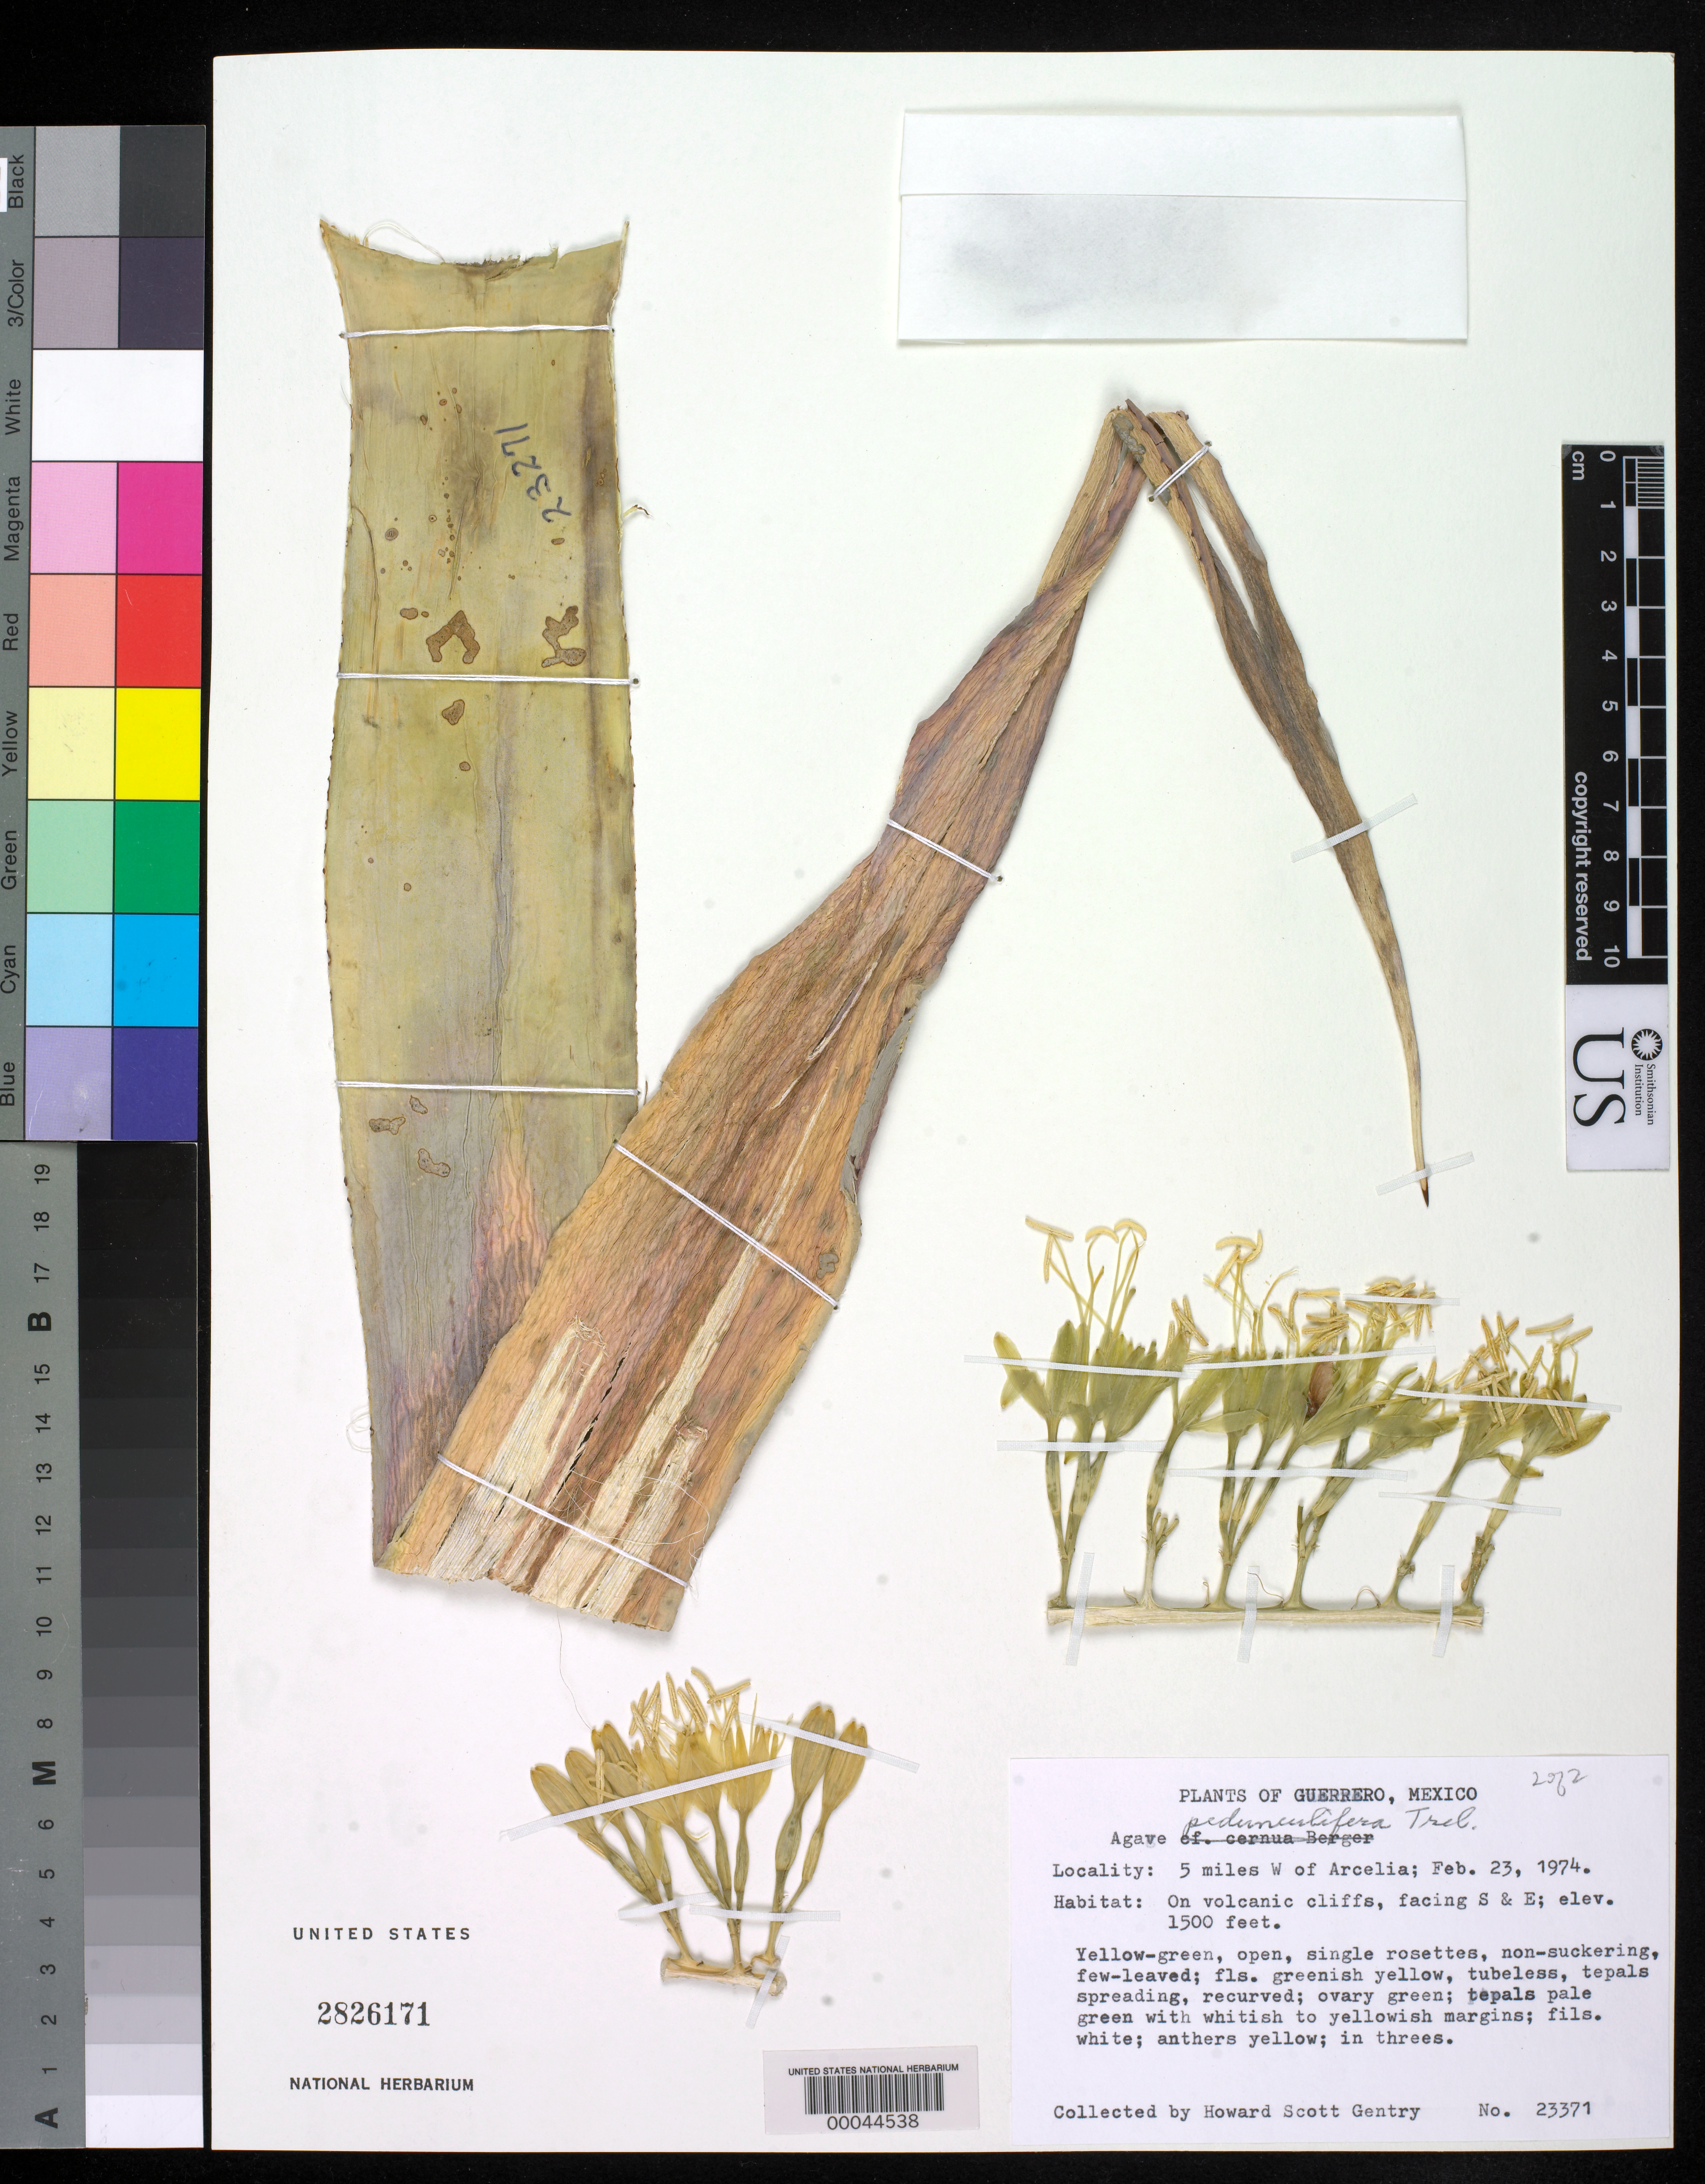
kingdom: Plantae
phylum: Tracheophyta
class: Liliopsida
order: Asparagales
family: Asparagaceae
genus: Agave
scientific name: Agave pedunculifera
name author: Trel.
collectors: H. S. Gentry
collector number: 23371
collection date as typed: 23 Feb 1974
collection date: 1974-02-23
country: Mexico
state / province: Guerrero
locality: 5 mi W of Arcelia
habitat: On volcanic cliffs, facing s & e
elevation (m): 457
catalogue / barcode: US 2826171